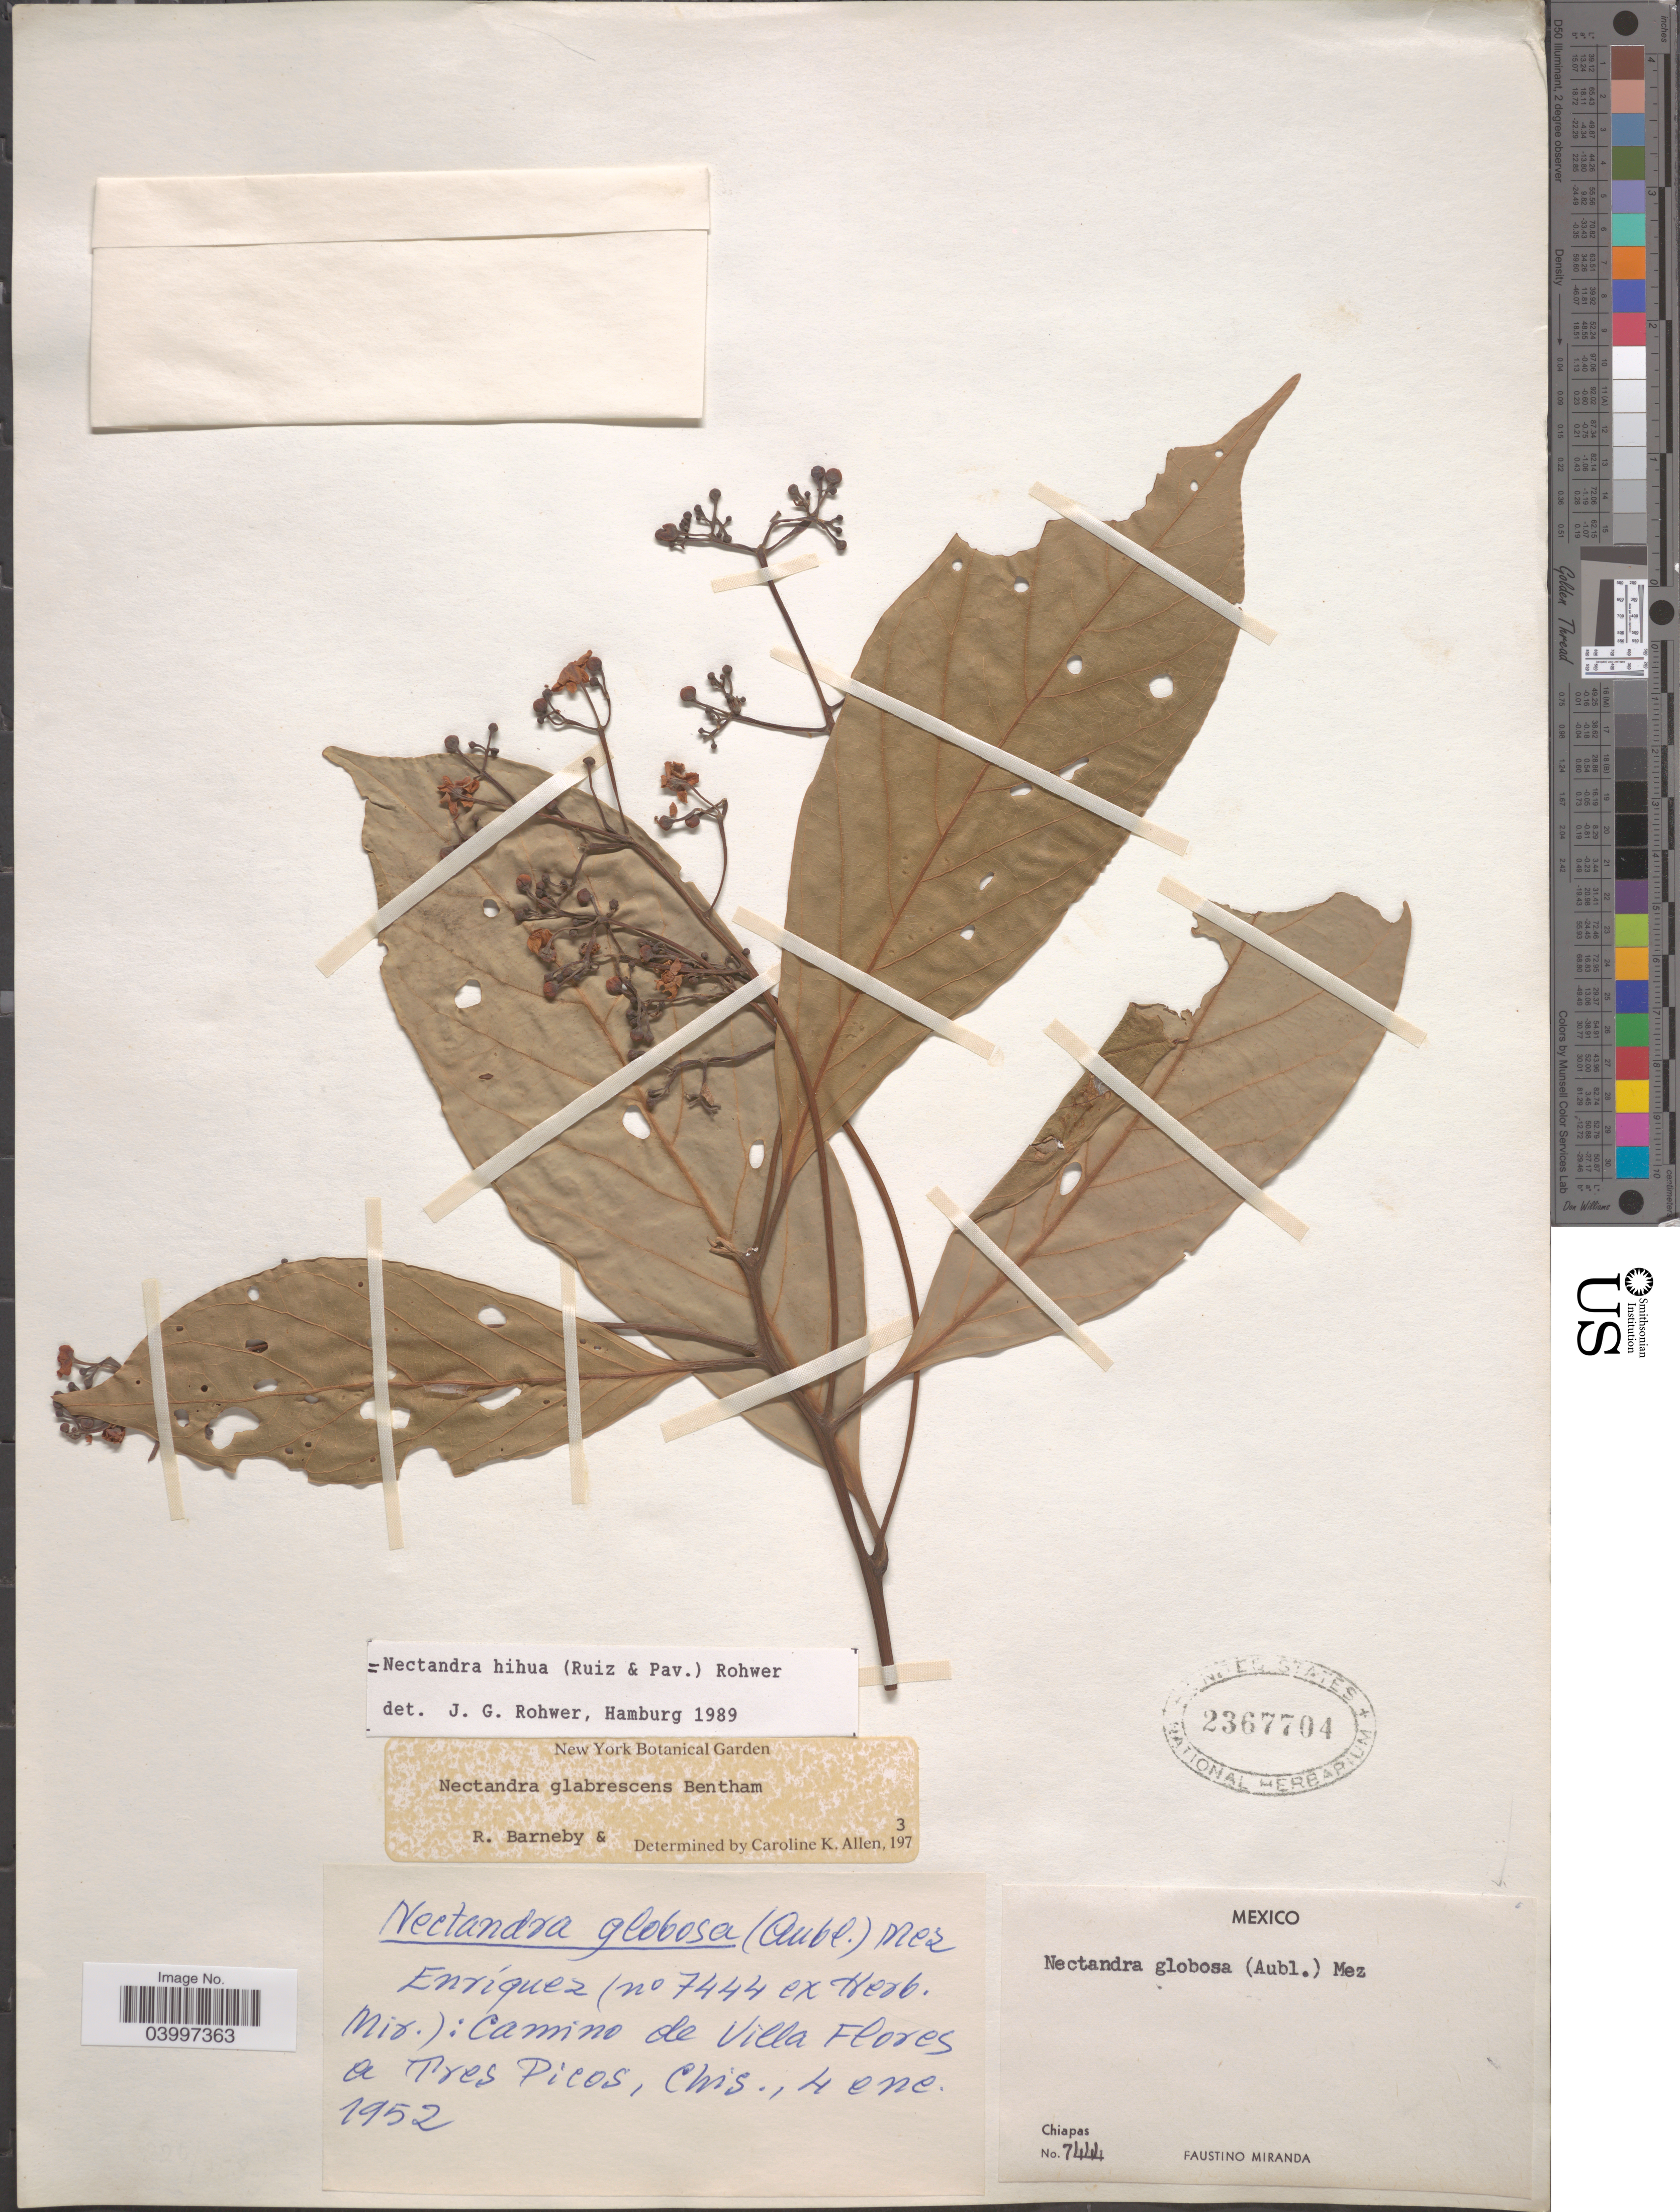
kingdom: Plantae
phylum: Tracheophyta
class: Magnoliopsida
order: Laurales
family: Lauraceae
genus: Nectandra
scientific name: Nectandra hihua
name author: (Ruiz & Pav.) Rohwer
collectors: F. Miranda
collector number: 7444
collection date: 1952-01-04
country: Mexico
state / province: Chiapas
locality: Camino de Villa Flores a Tres Picos.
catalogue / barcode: US 2367704